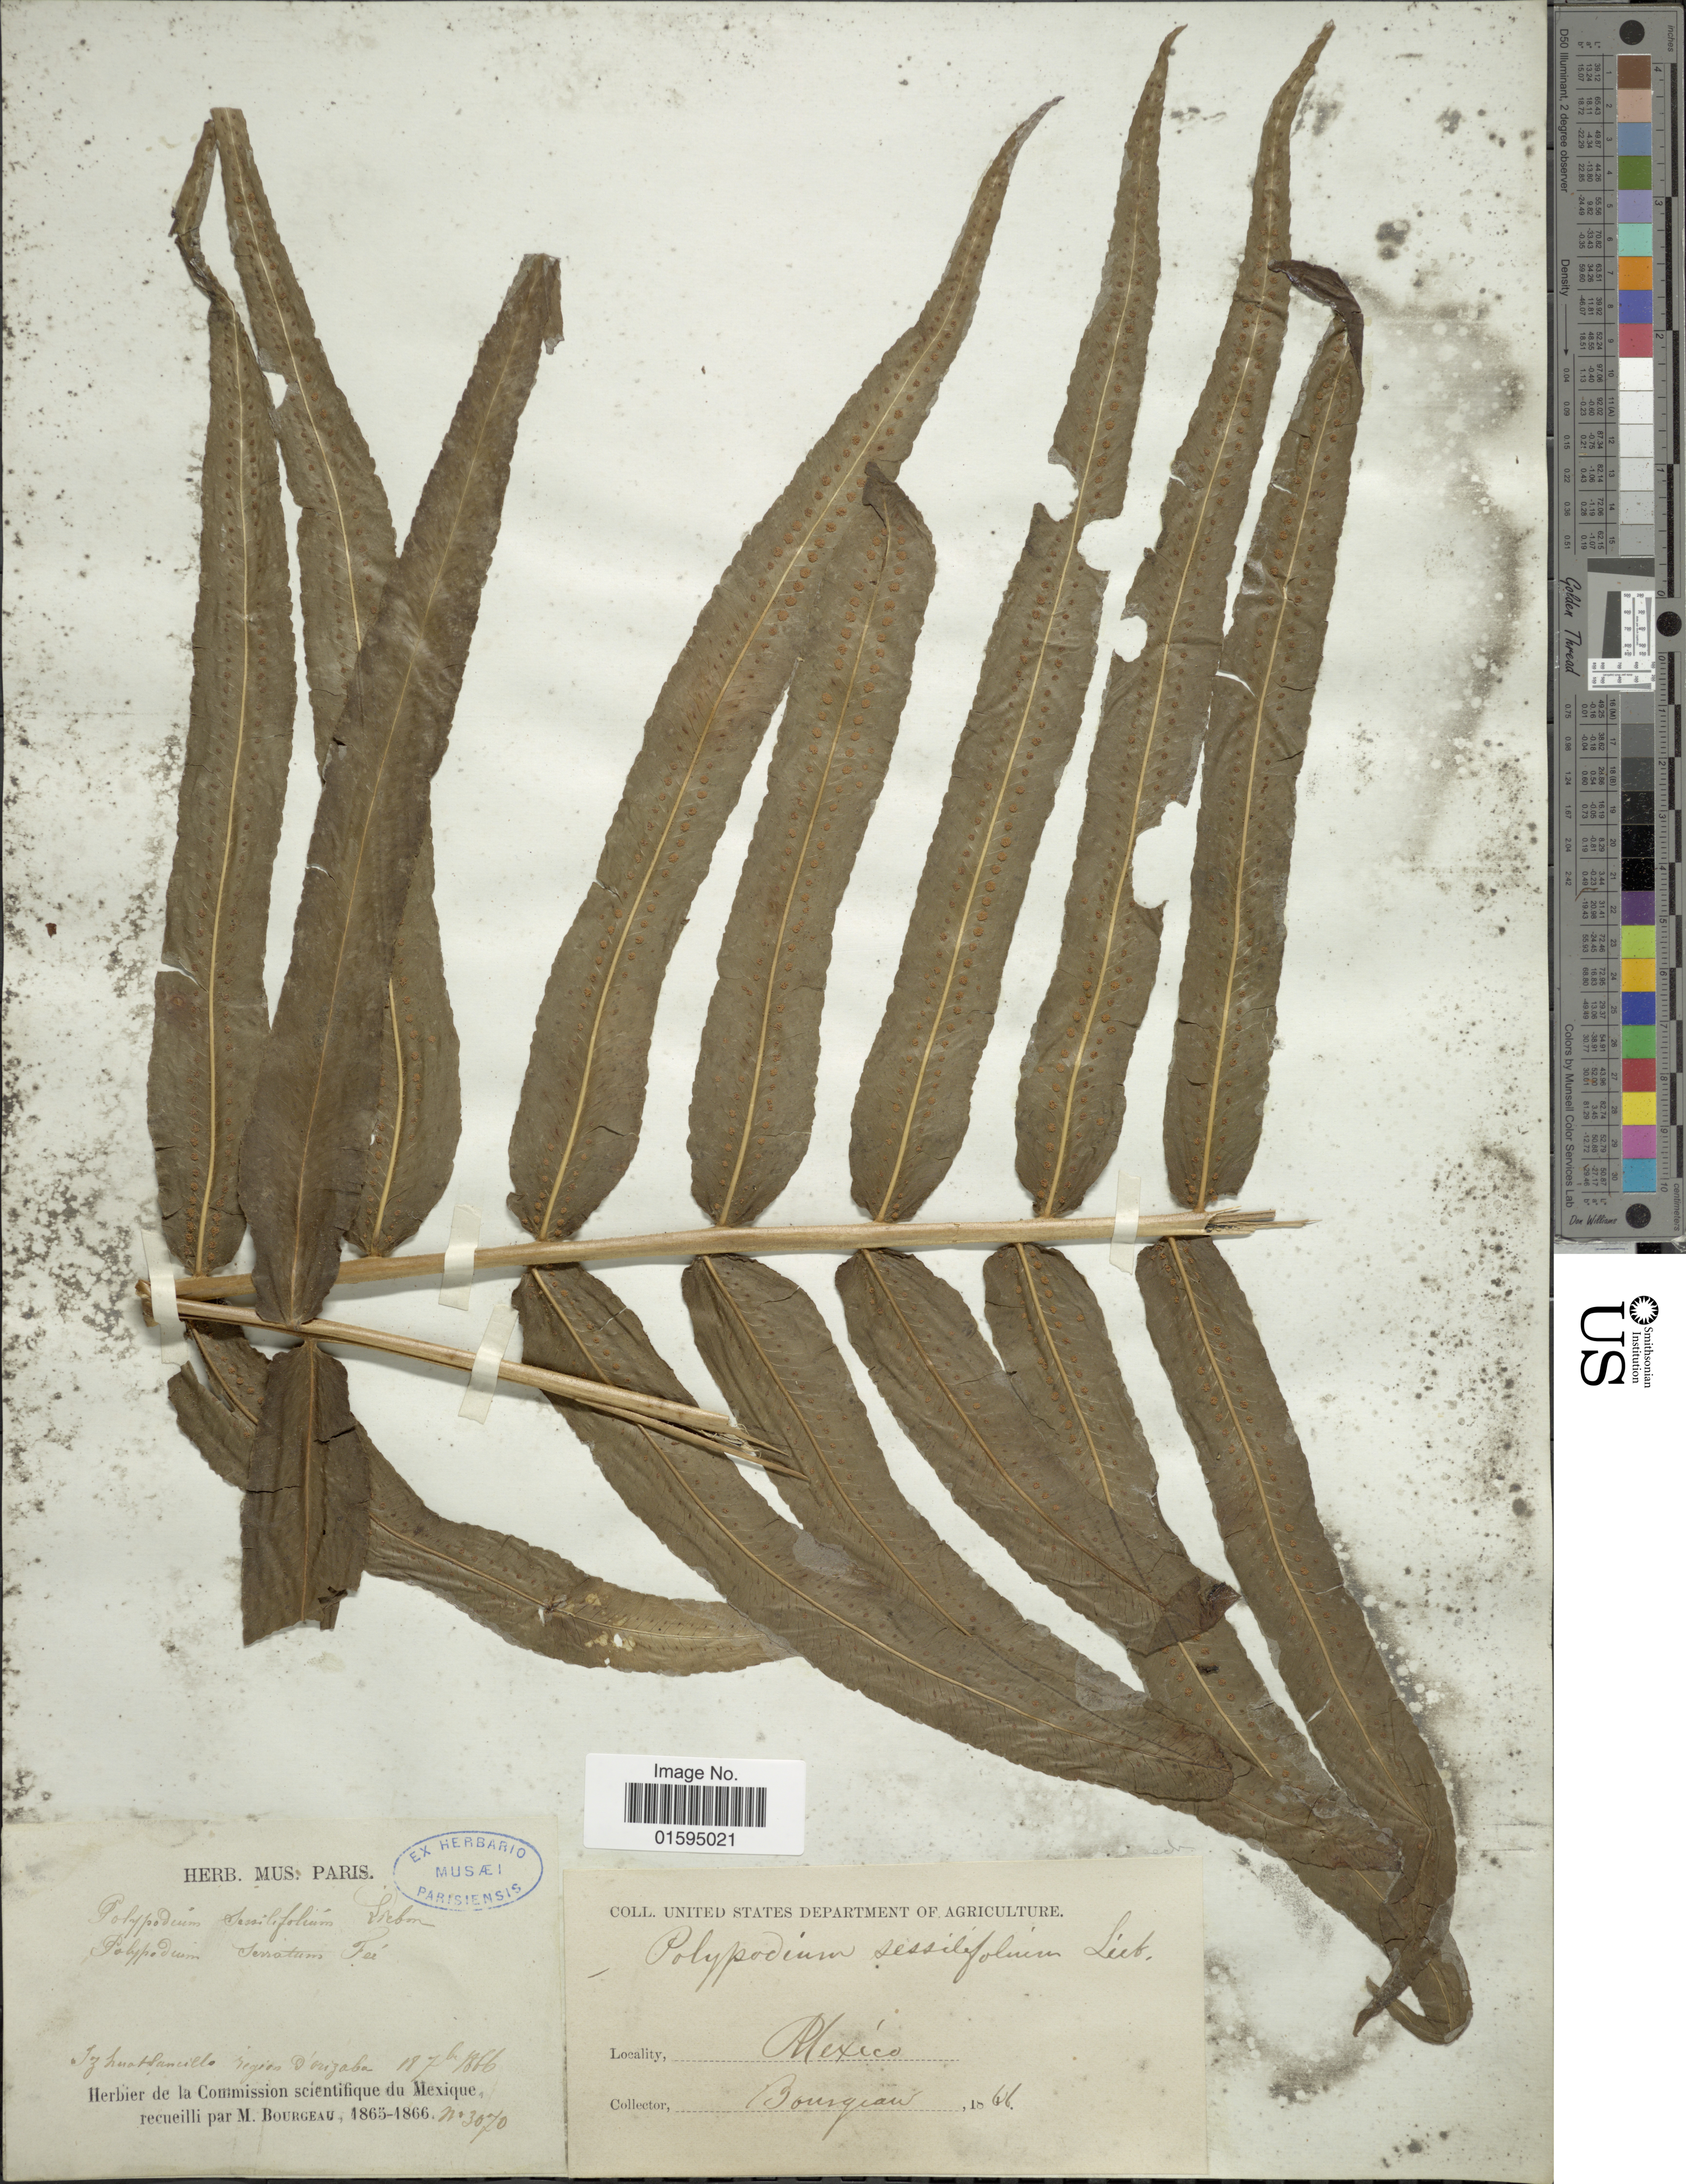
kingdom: Plantae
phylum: Tracheophyta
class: Polypodiopsida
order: Polypodiales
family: Polypodiaceae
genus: Polypodium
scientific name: Polypodium echinolepis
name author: Fée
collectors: M. Bourgeau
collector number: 3070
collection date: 1866-10-18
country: Mexico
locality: Loz huathancillo region D orizaba